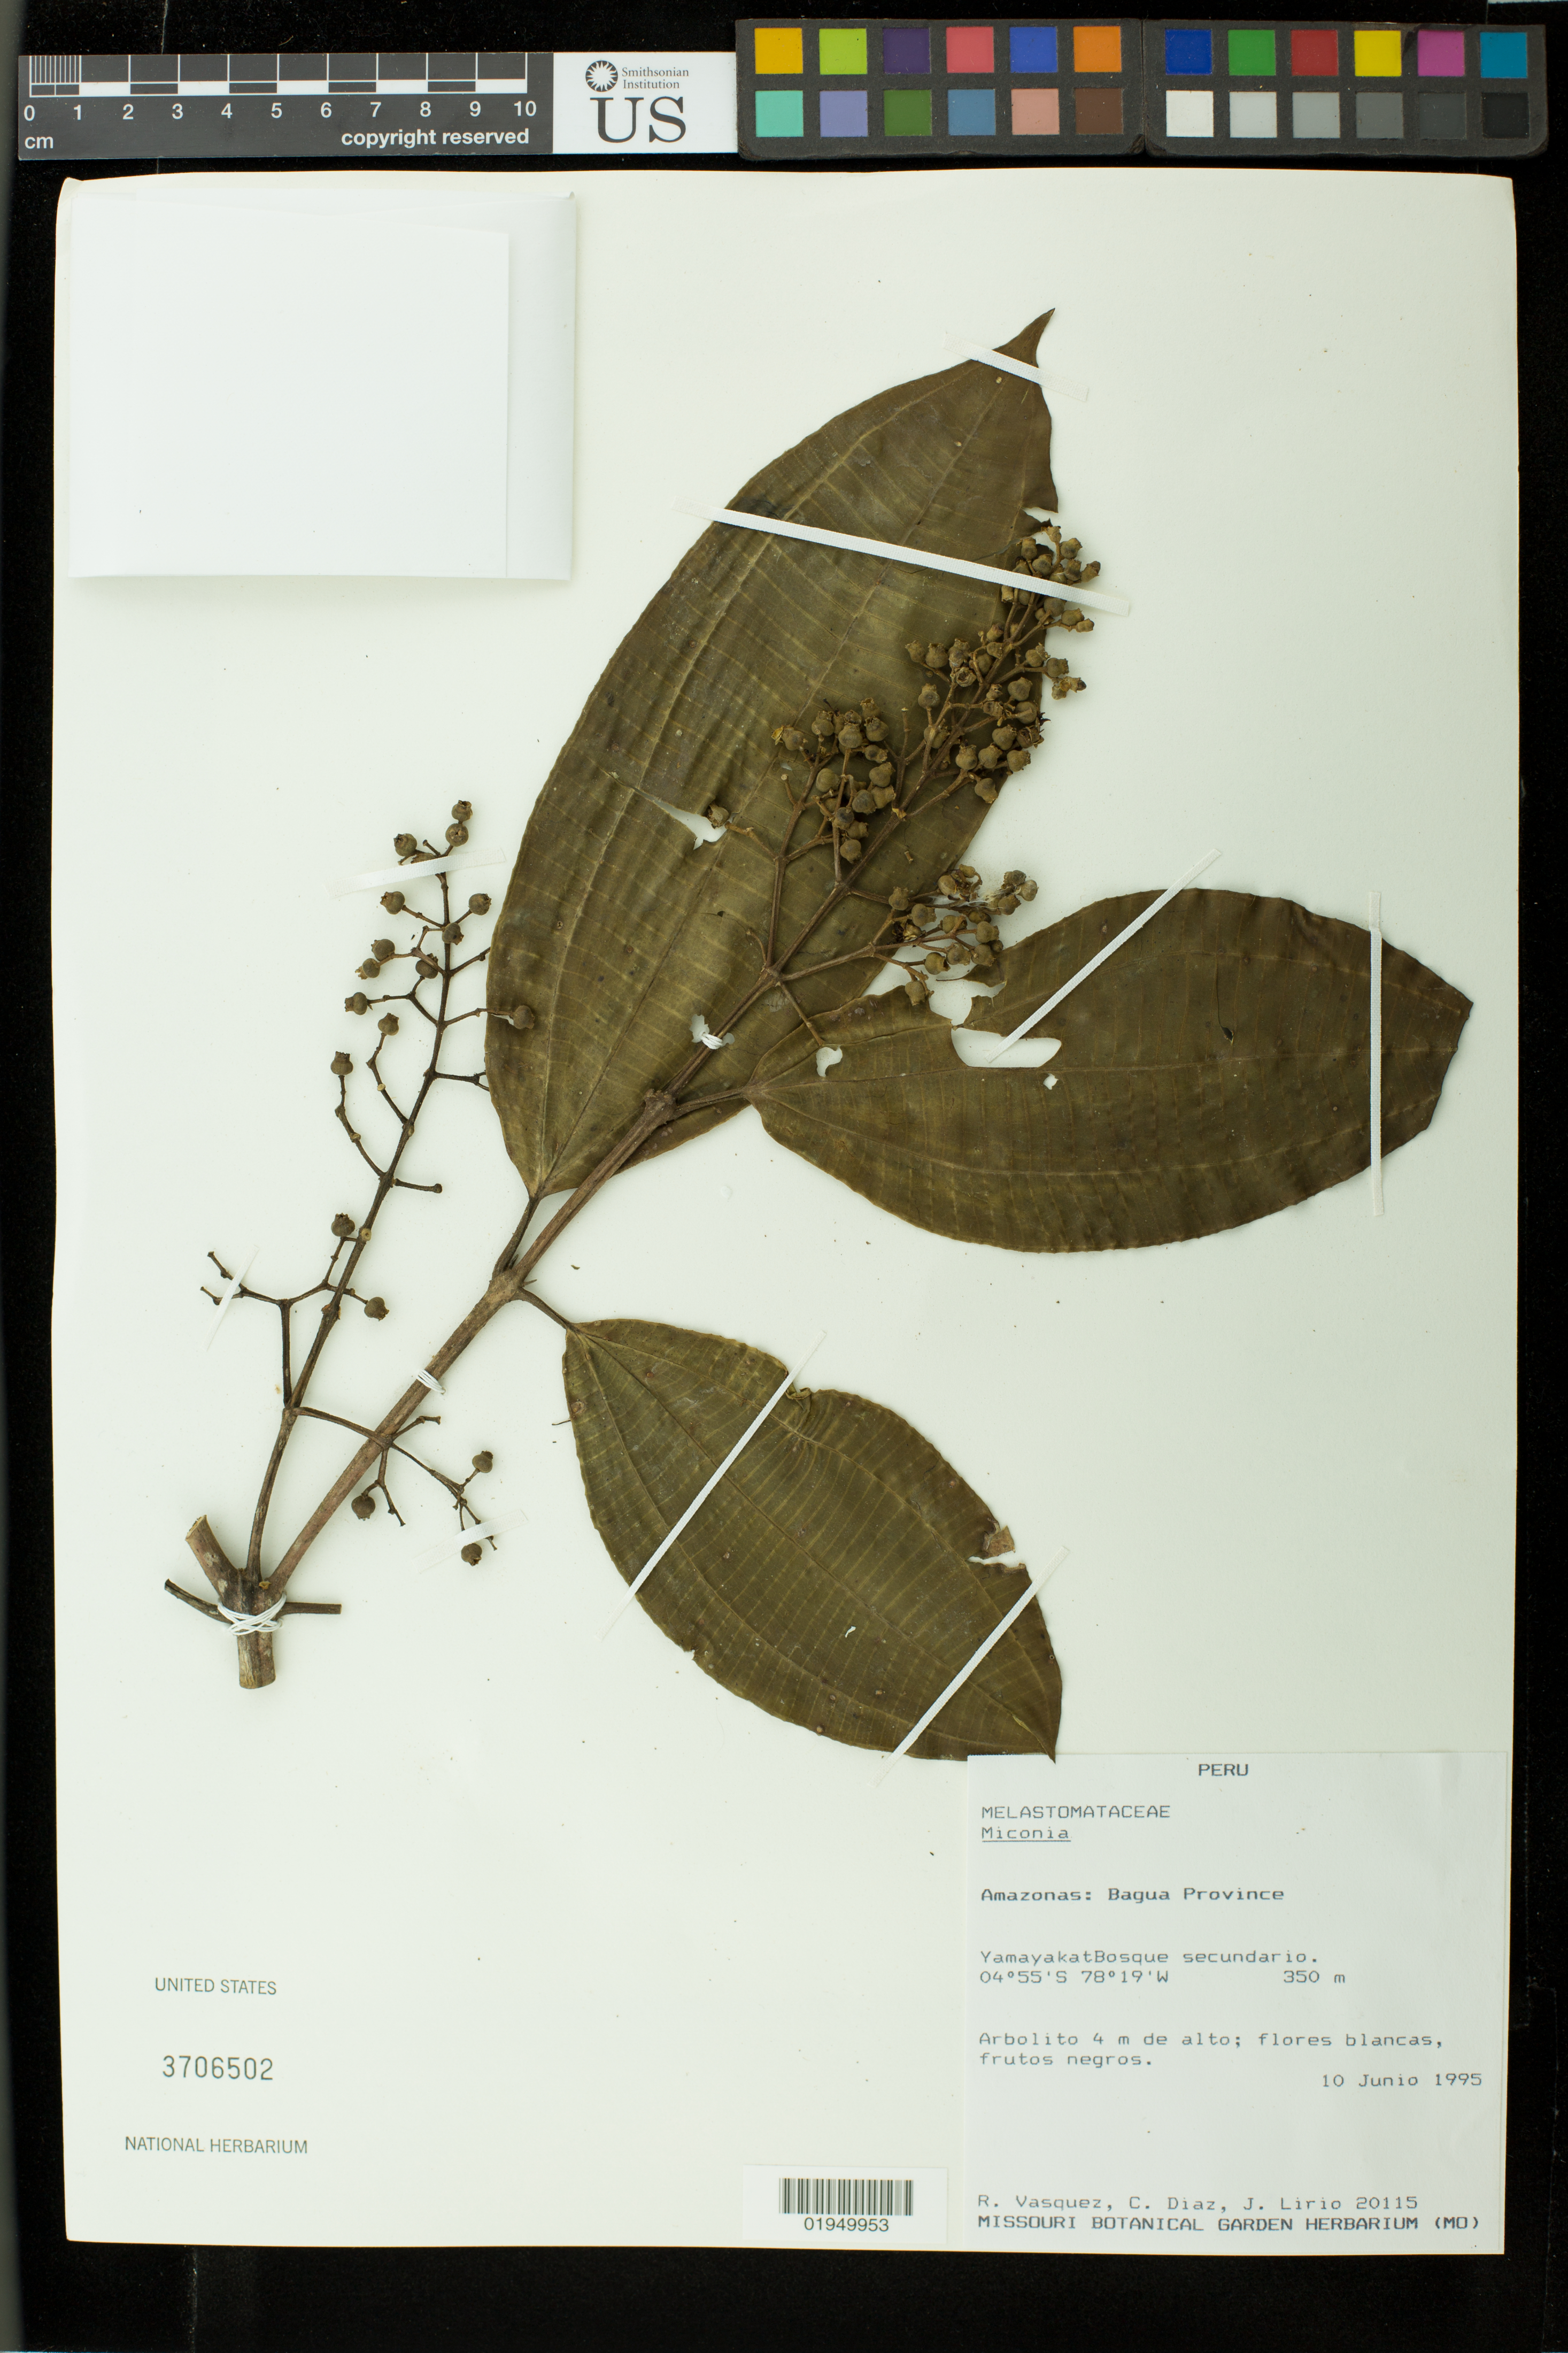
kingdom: Plantae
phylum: Tracheophyta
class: Magnoliopsida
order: Myrtales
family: Melastomataceae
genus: Miconia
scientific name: Miconia aureoides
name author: Cogn.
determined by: Michelangeli, F. A.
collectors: R. Vásquez M., C. Díaz & J. Lirio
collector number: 20115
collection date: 1995-06-10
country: Peru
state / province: Amazonas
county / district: Bagua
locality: Yamayakat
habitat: Bosque secundario.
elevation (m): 350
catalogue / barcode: US 3706502